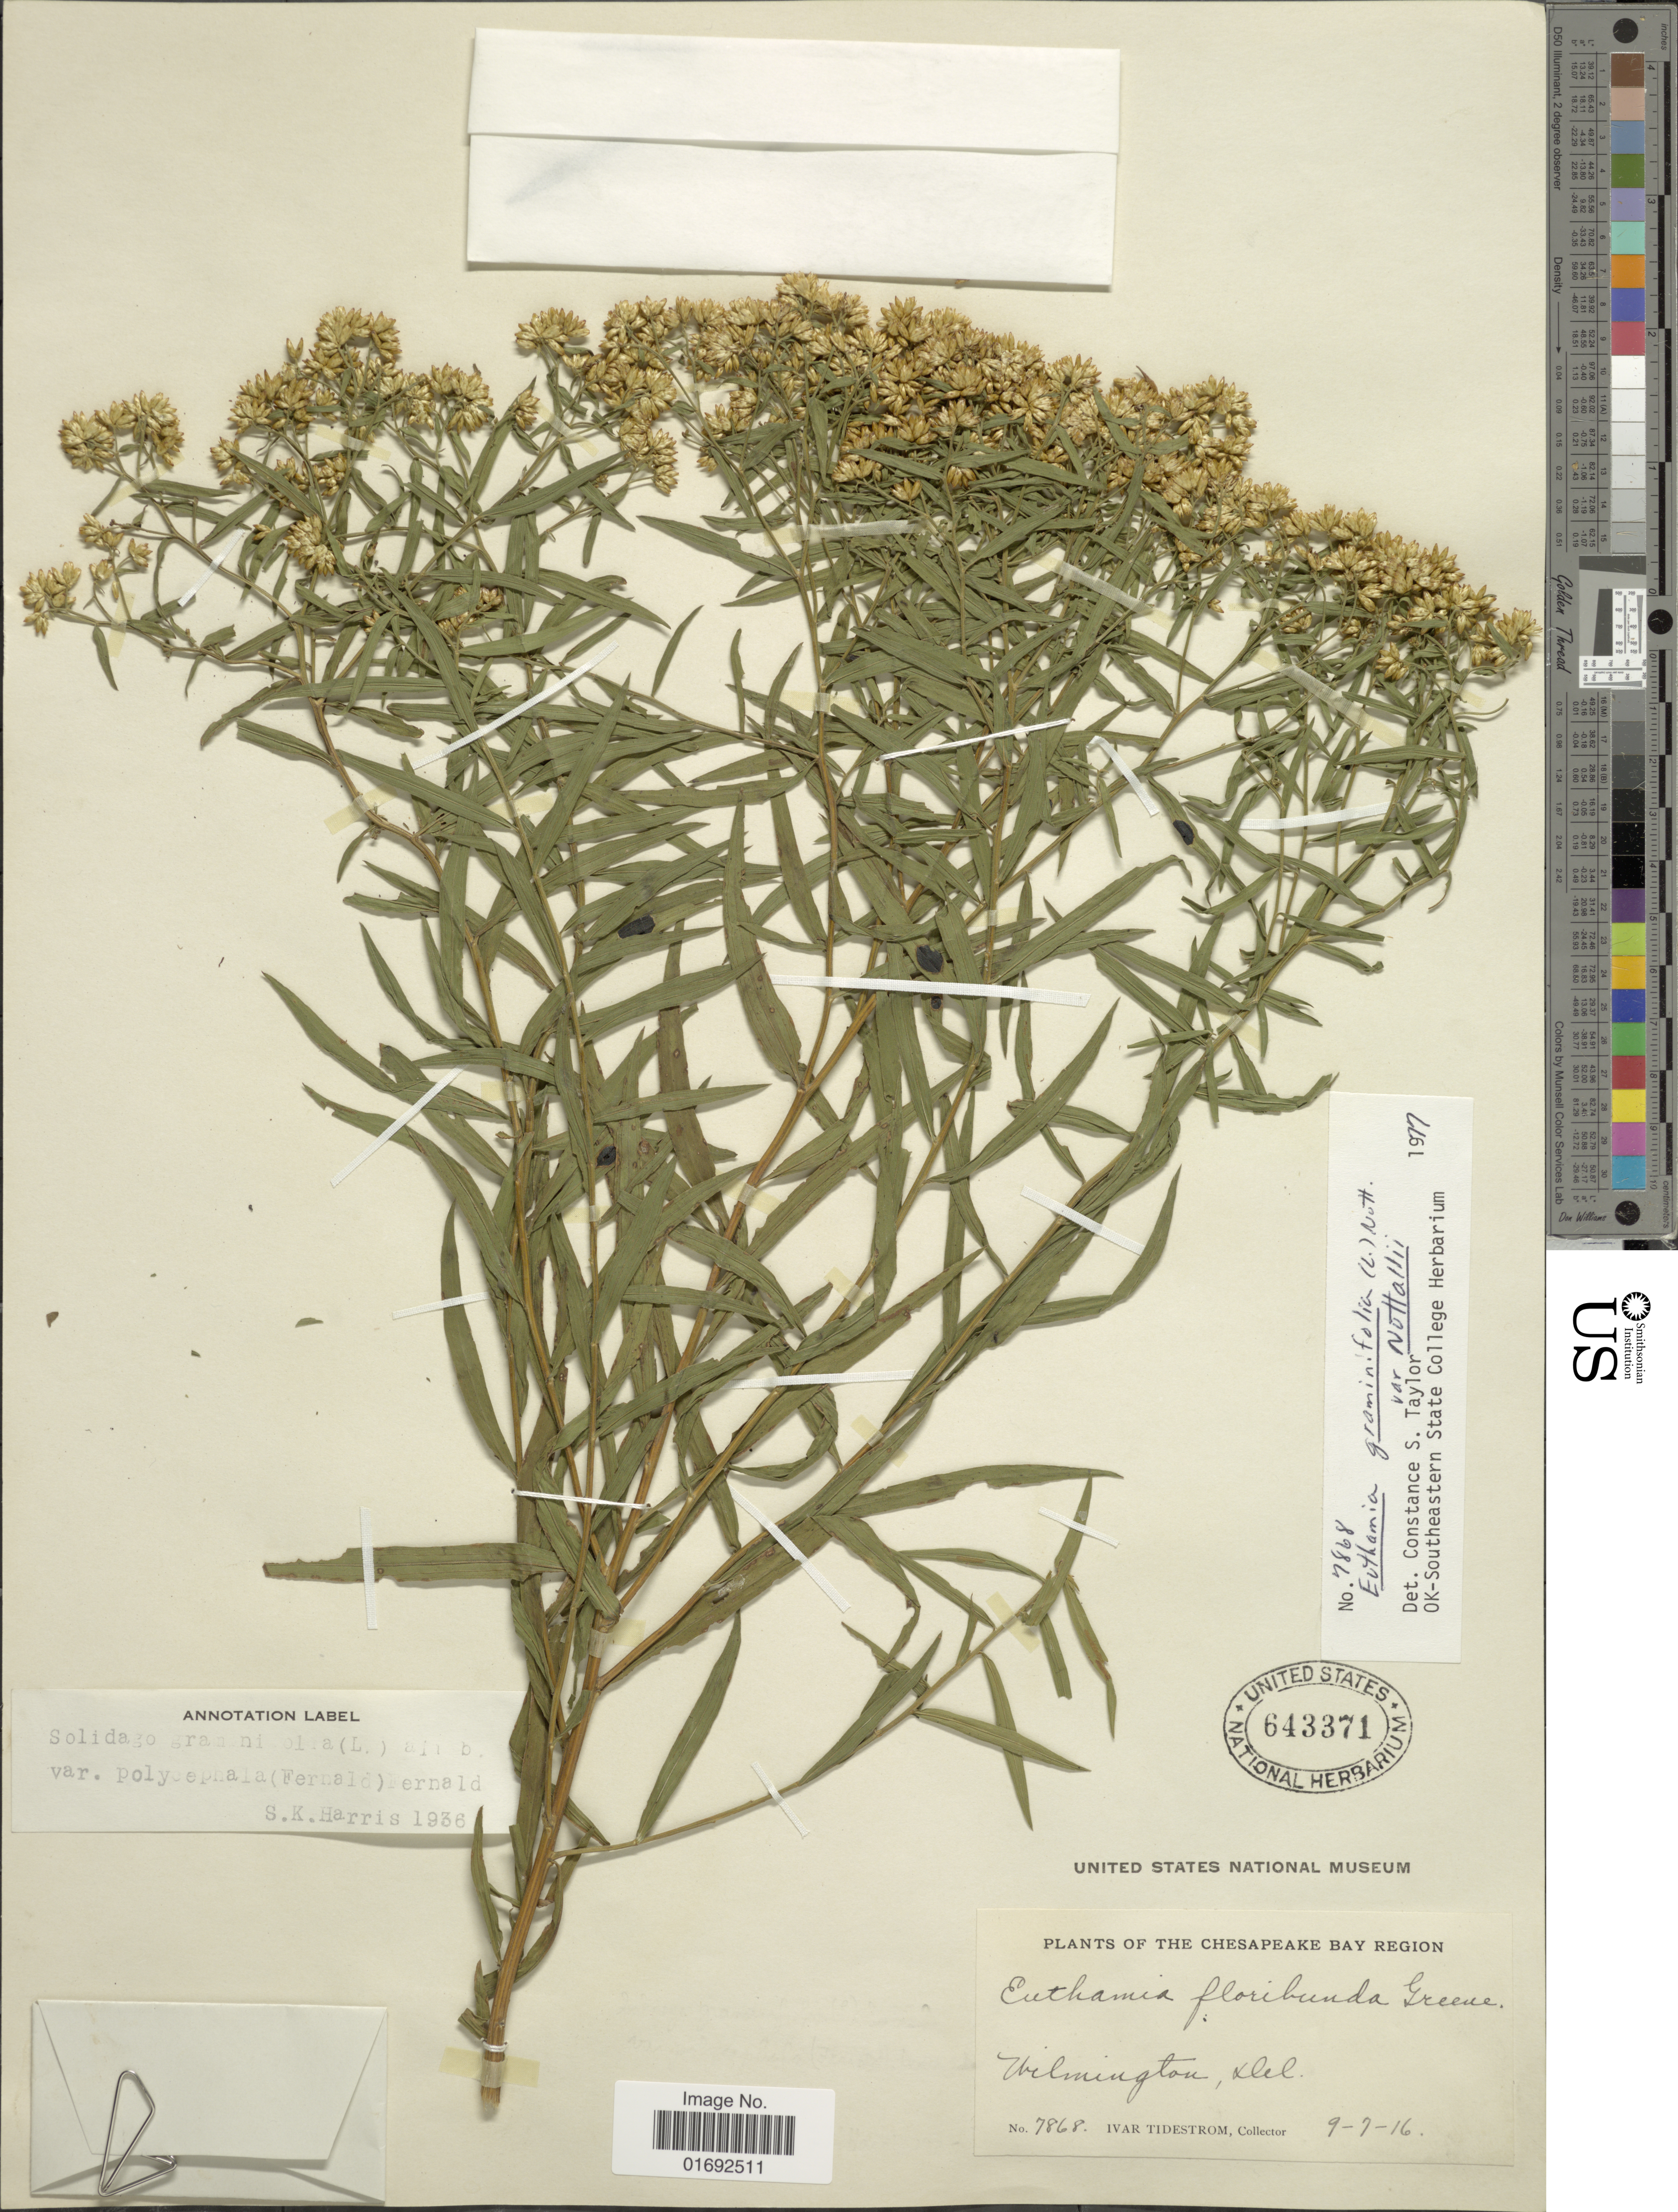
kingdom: Plantae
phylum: Tracheophyta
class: Magnoliopsida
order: Asterales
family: Asteraceae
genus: Euthamia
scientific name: Euthamia graminifolia var. nuttalii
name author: (S.W. Greene) W. Stone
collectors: I. F. Tidestrom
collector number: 7868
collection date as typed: Transcribed d/m/y: 7/9/16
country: United States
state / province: Delaware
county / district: New Castle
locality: Chesapeake Bay Region, Wilmington, Del.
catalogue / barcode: US 643371